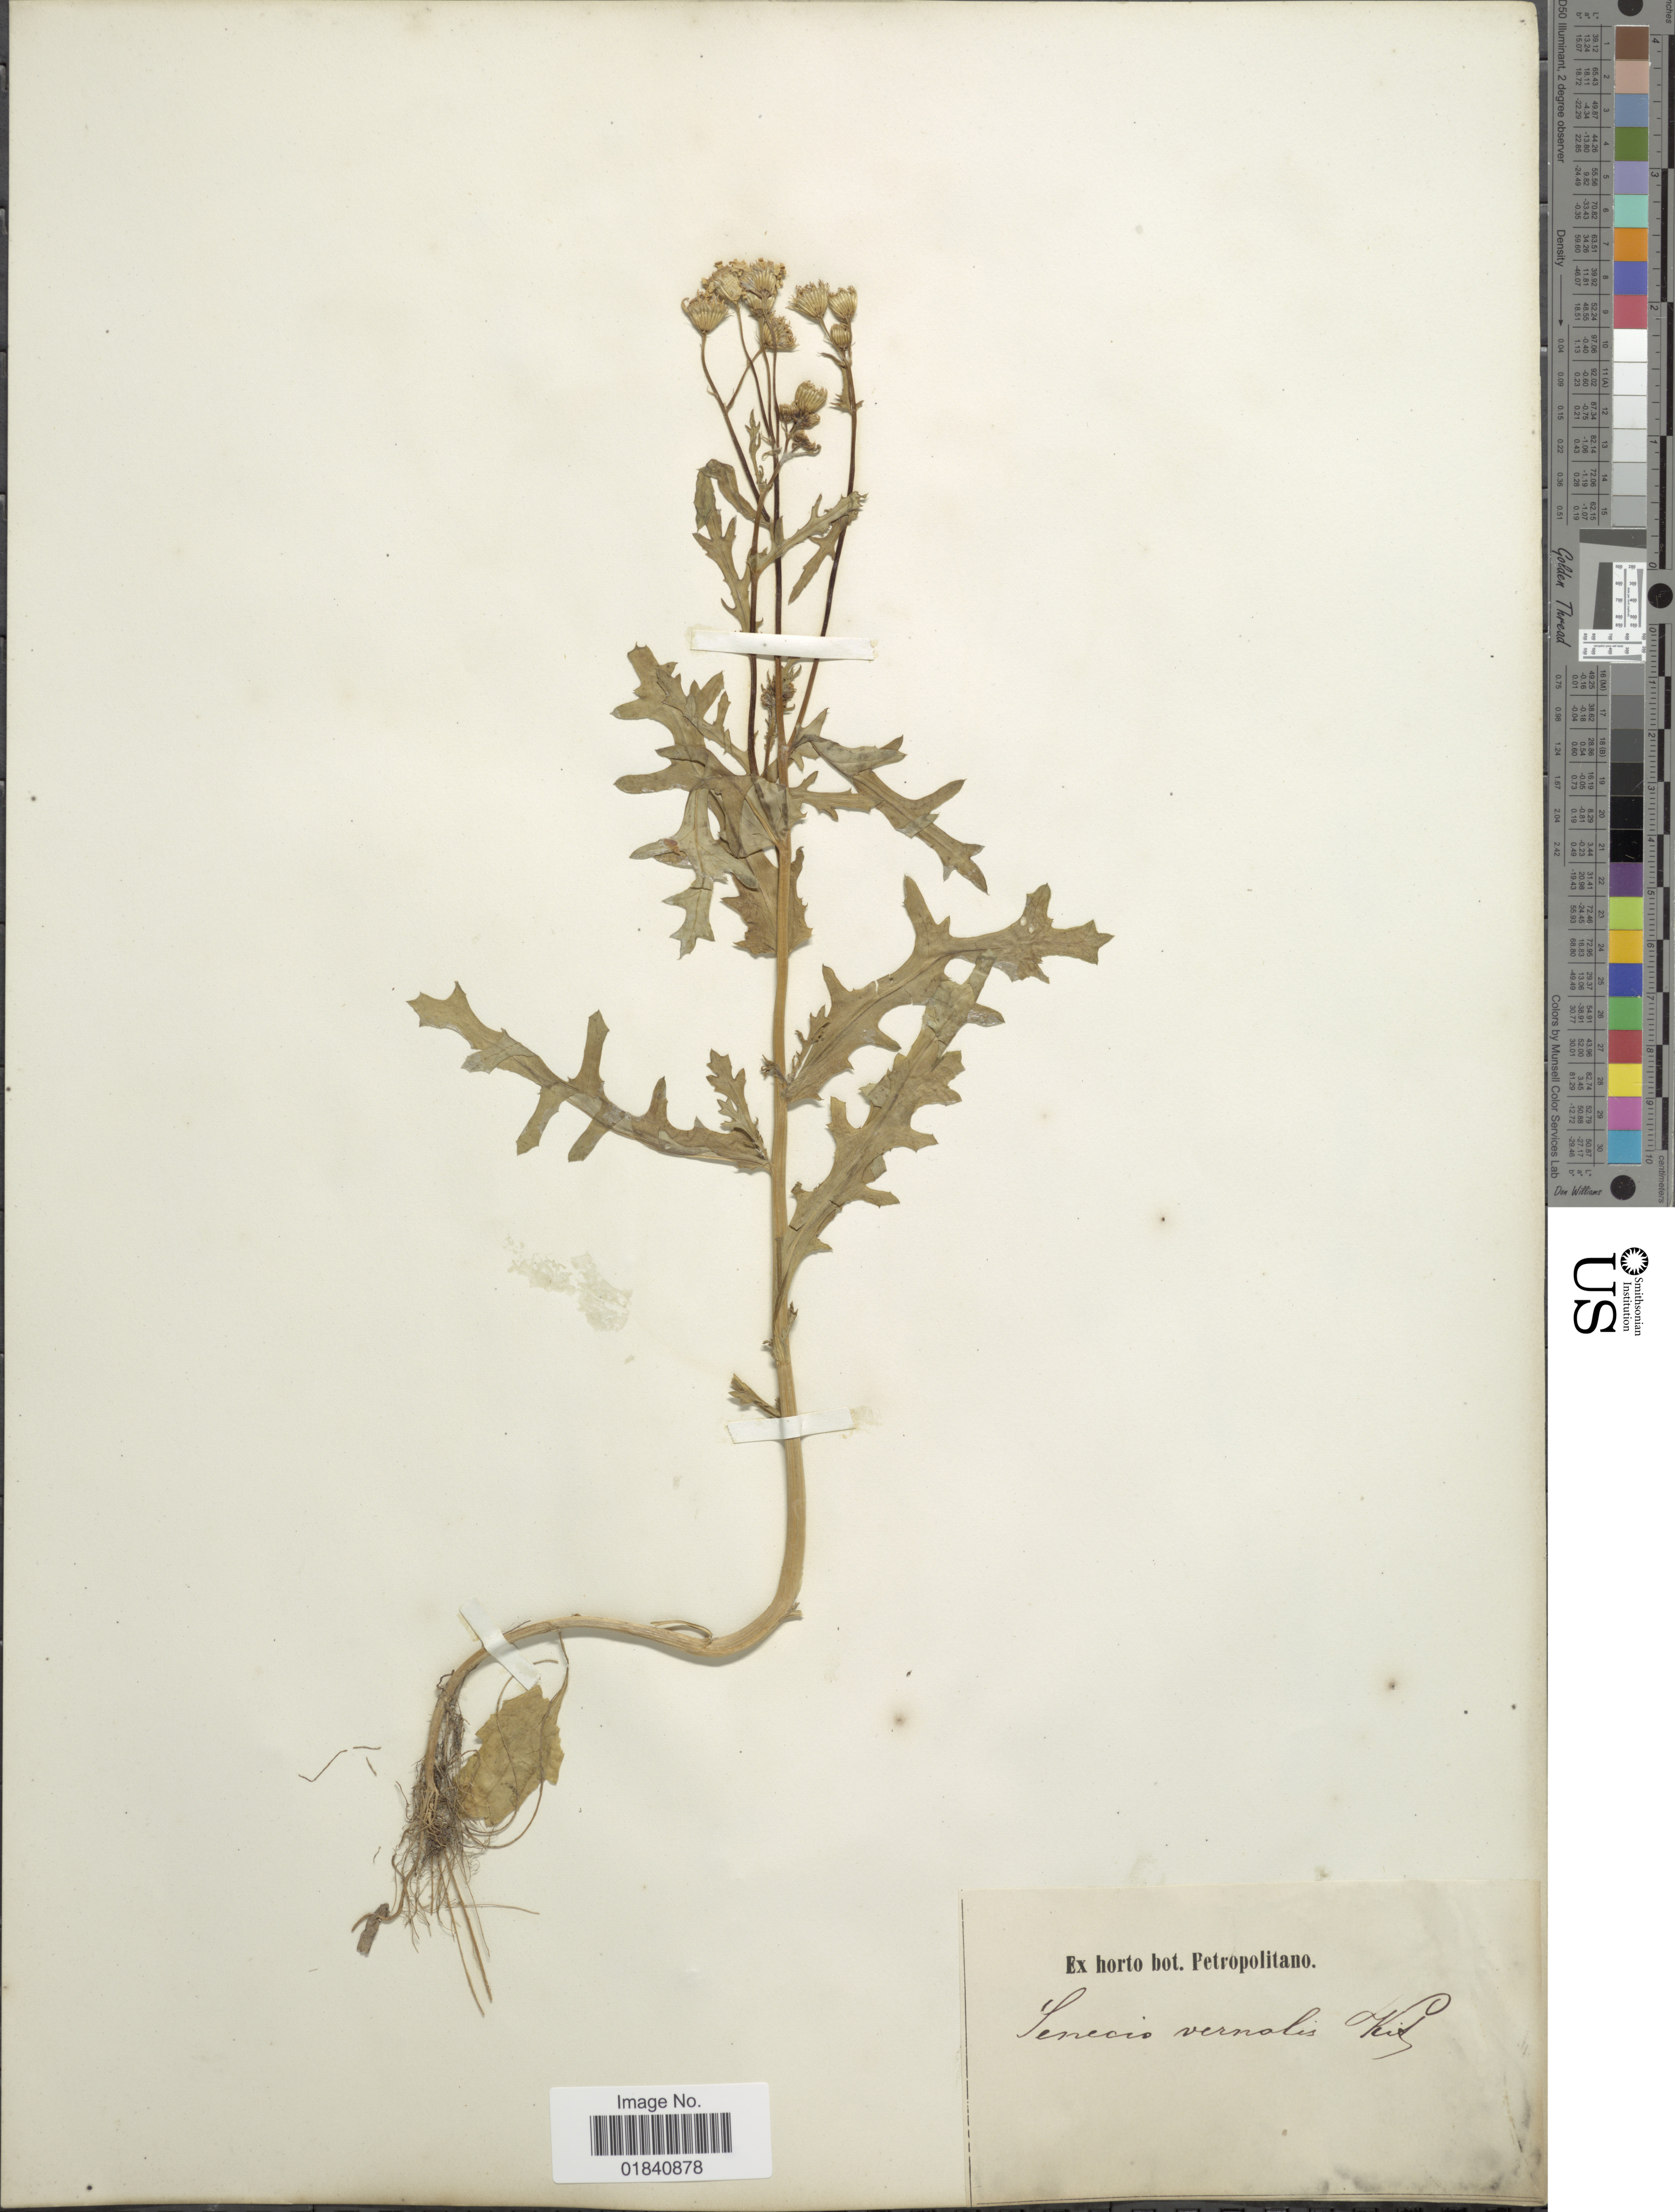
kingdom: Plantae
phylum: Tracheophyta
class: Magnoliopsida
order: Asterales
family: Asteraceae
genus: Senecio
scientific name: Senecio leucanthemifolius subsp. vernalis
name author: (Waldst. & Kit.) Greuter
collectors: ex Horto Bot. Petropolitano